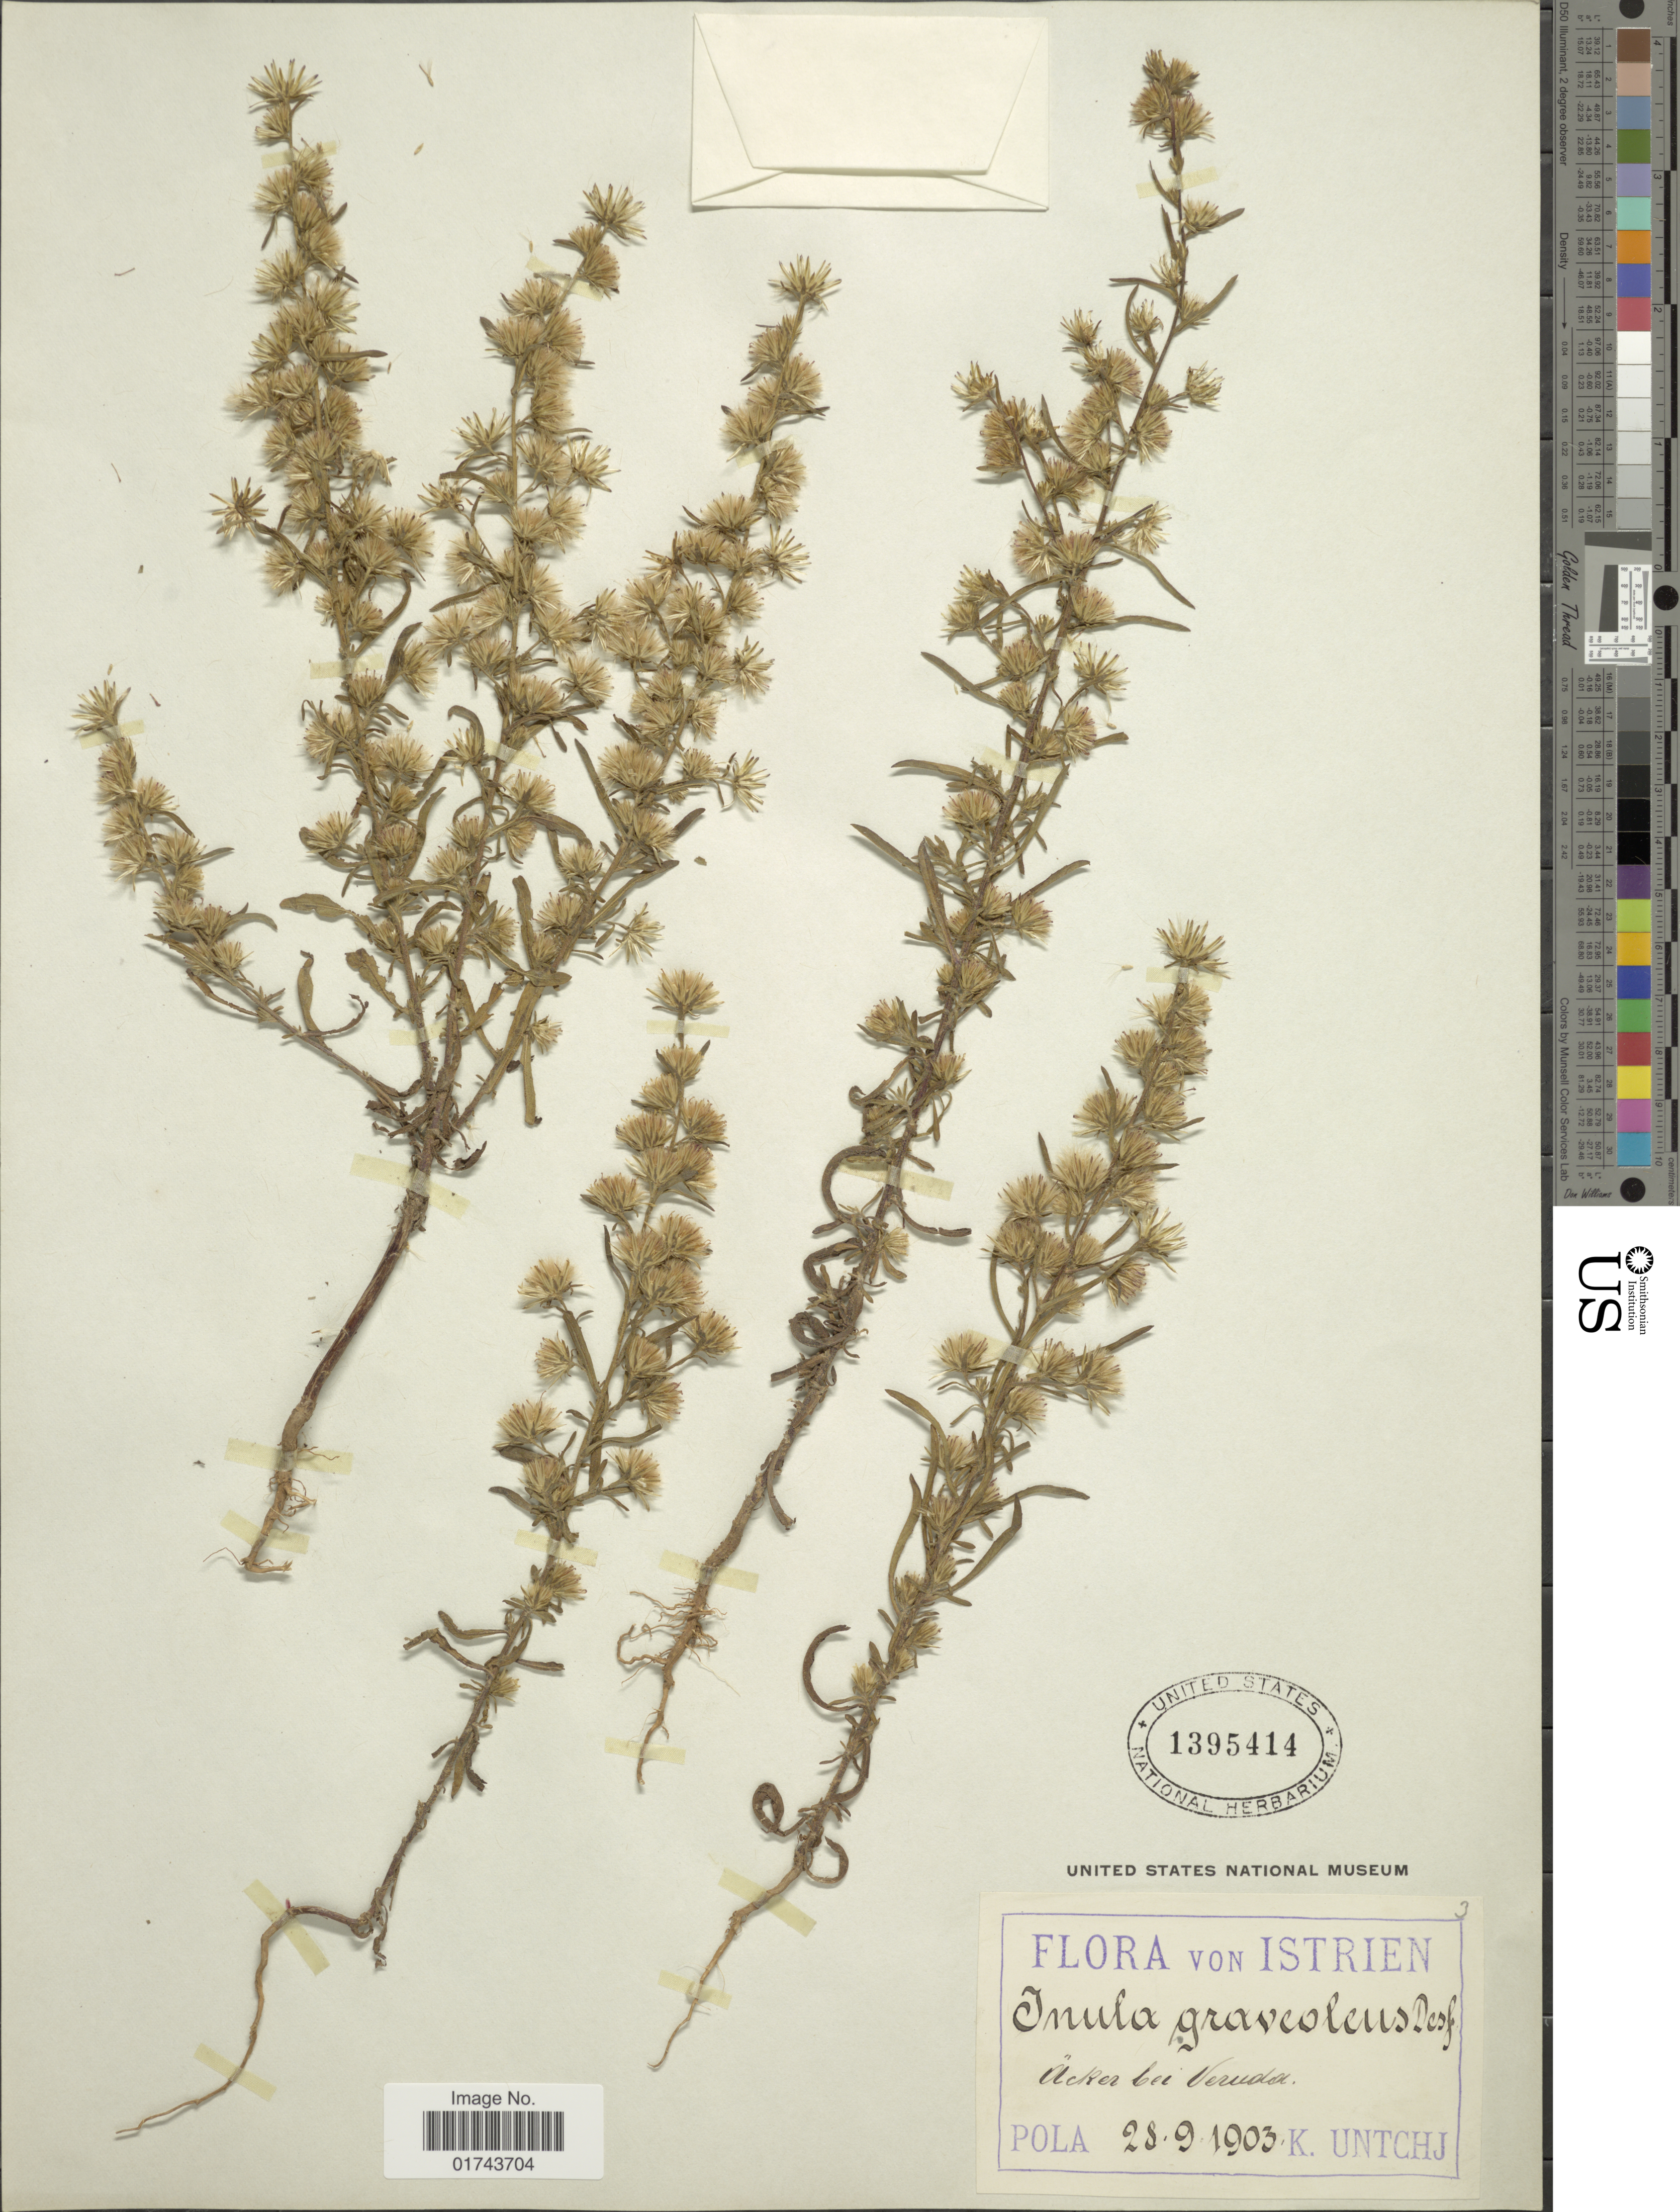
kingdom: Plantae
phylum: Tracheophyta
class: Magnoliopsida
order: Asterales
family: Asteraceae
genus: Inula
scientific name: Inula graveolens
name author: (L.) Desf.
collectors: K. Untchj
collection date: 1903-09-28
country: Croatia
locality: Istrien, Acker bei Veruda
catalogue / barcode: US 1395414